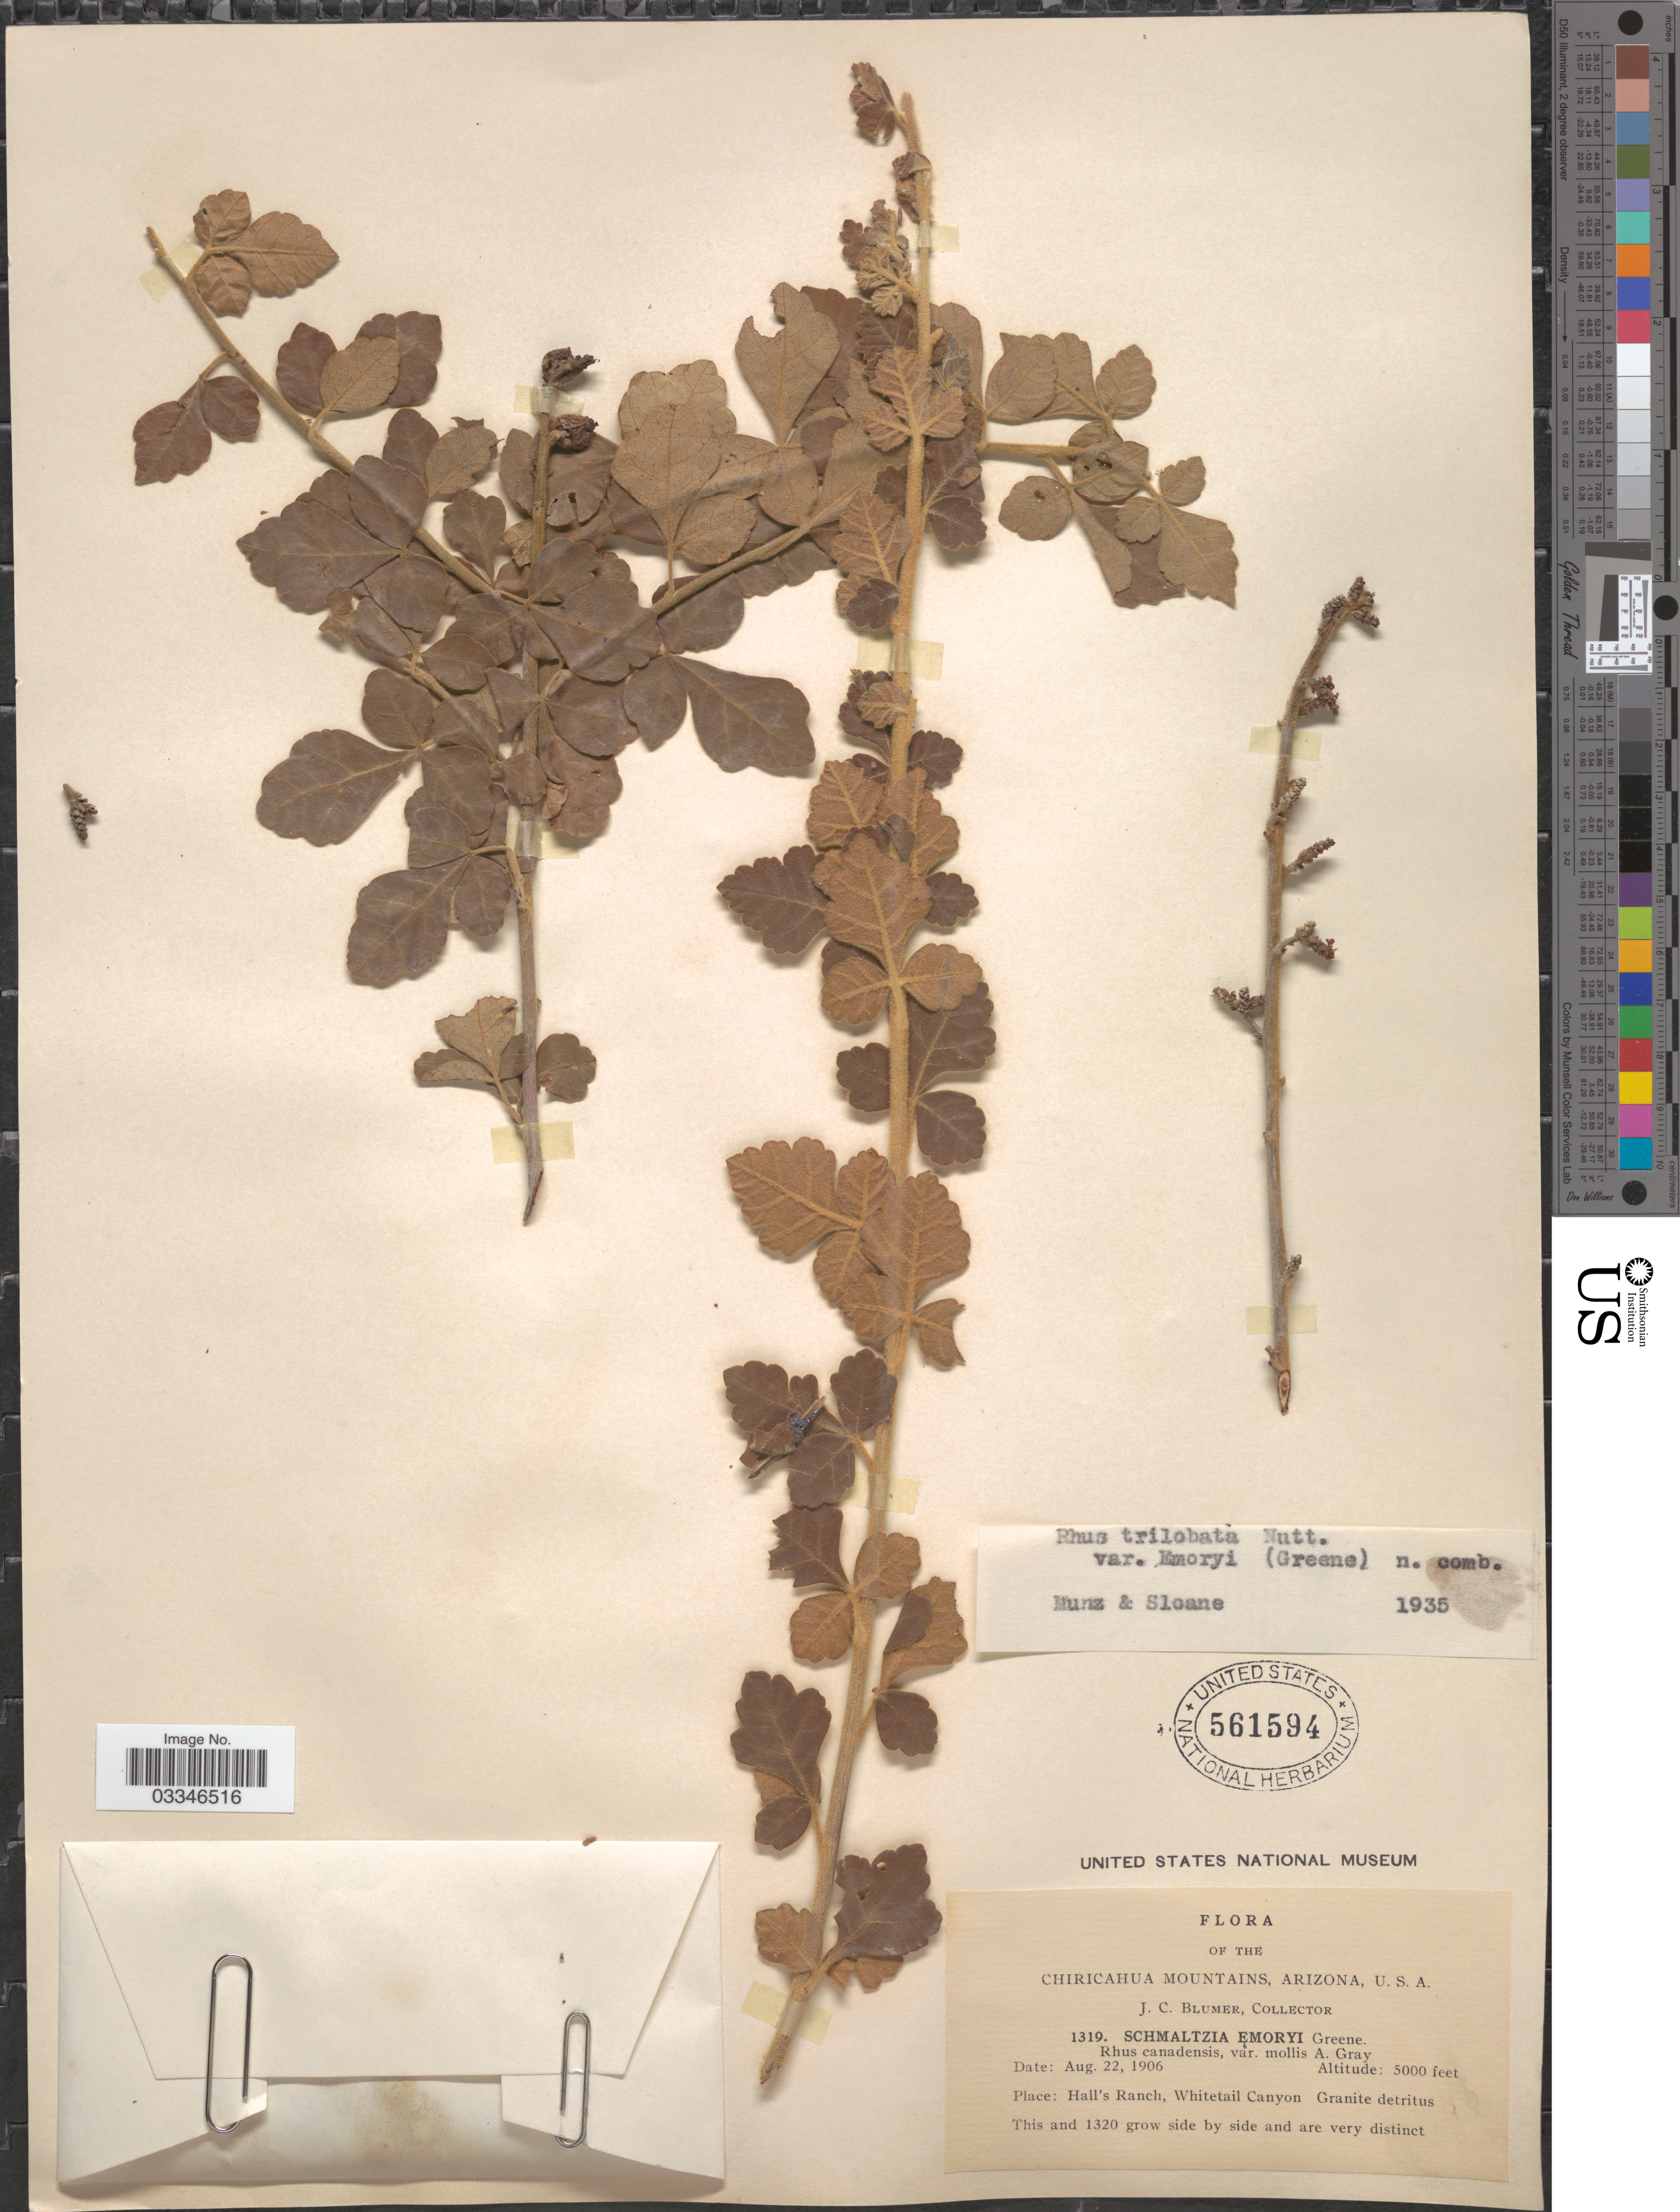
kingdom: Plantae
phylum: Tracheophyta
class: Magnoliopsida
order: Sapindales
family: Anacardiaceae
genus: Rhus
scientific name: Rhus trilobata var. pilosissima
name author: Engl.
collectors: J. C. Blumer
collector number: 1319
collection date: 1906-08-22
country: United States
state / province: Arizona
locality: Chiricahua Mountains, Hall's Ranch, Whitetail Canyon.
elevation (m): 1524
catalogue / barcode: US 561594